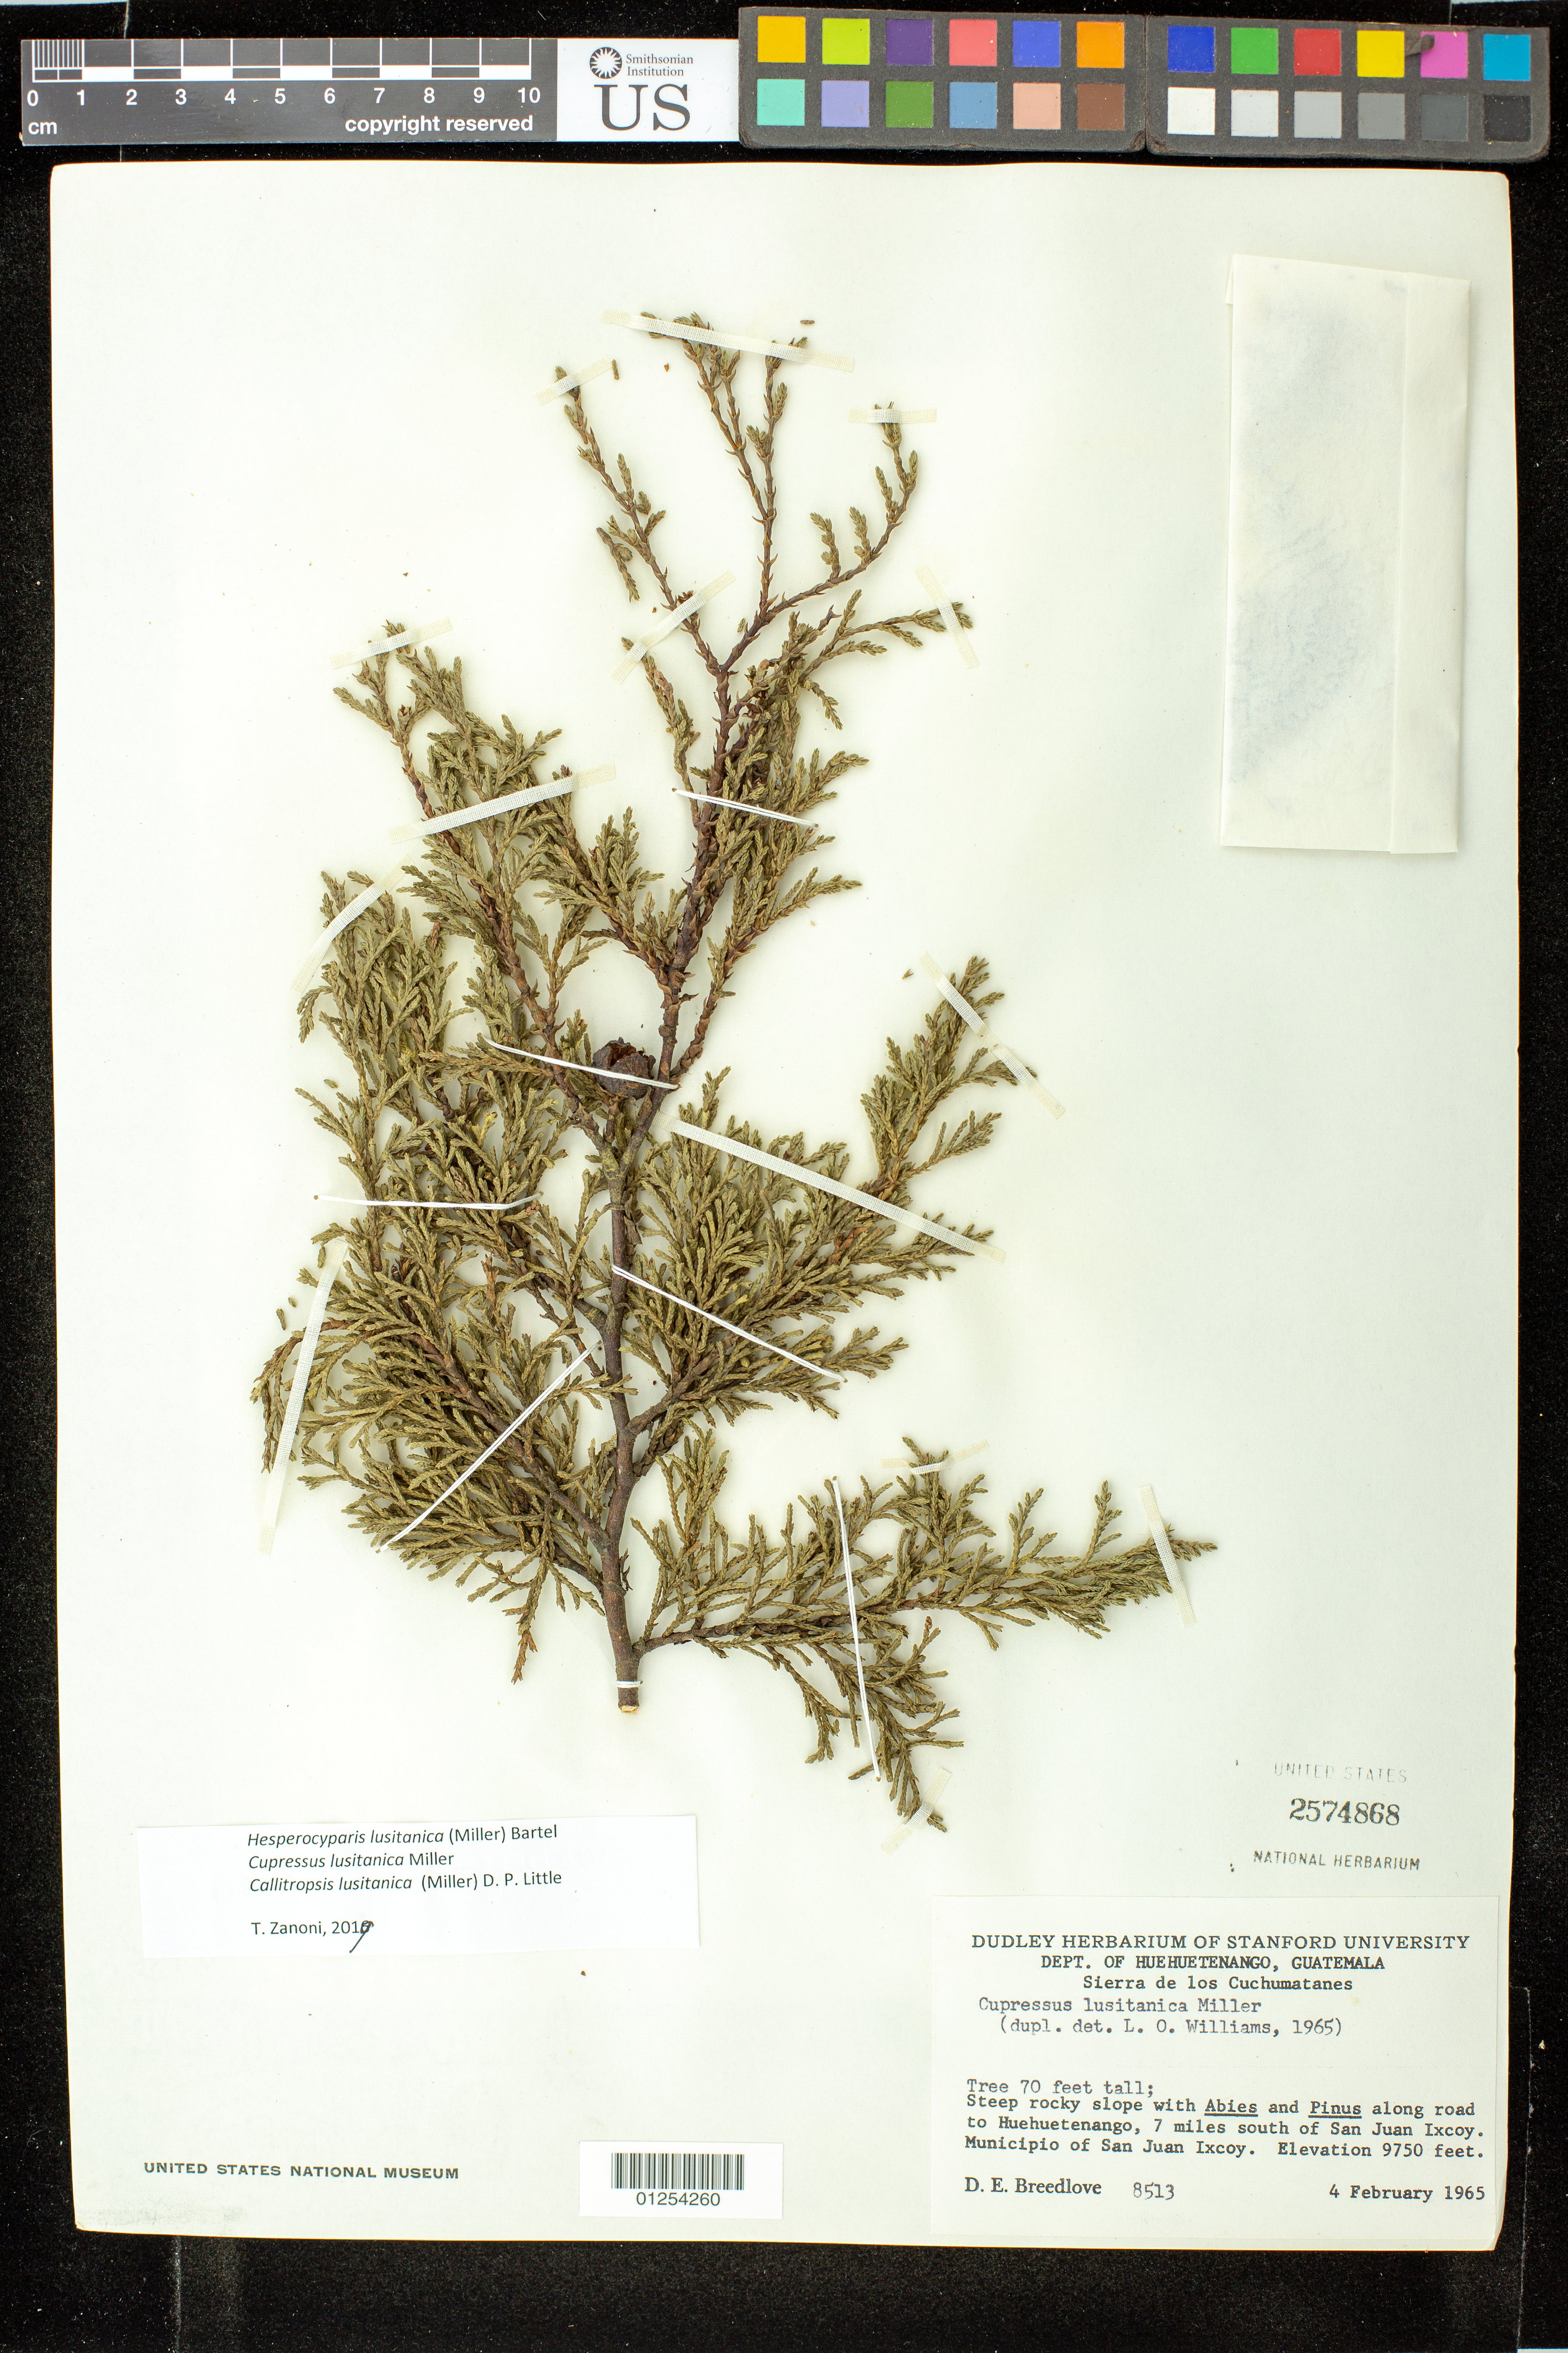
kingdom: Plantae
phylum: Tracheophyta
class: Pinopsida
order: Pinales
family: Cupressaceae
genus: Hesperocyparis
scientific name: Hesperocyparis lusitanica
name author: (Miller) Bartel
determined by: Zanoni, T. A., (NY), New York Botanical Garden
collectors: D. E. Breedlove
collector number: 8513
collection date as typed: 04 Feb 1965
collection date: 1965-02-04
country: Guatemala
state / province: Huehuetenango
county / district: San Juan Ixcoy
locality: Along road to Huehuetenango, 7 mi. S of San Juan Ixcoy.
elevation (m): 2972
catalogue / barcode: US 2574868